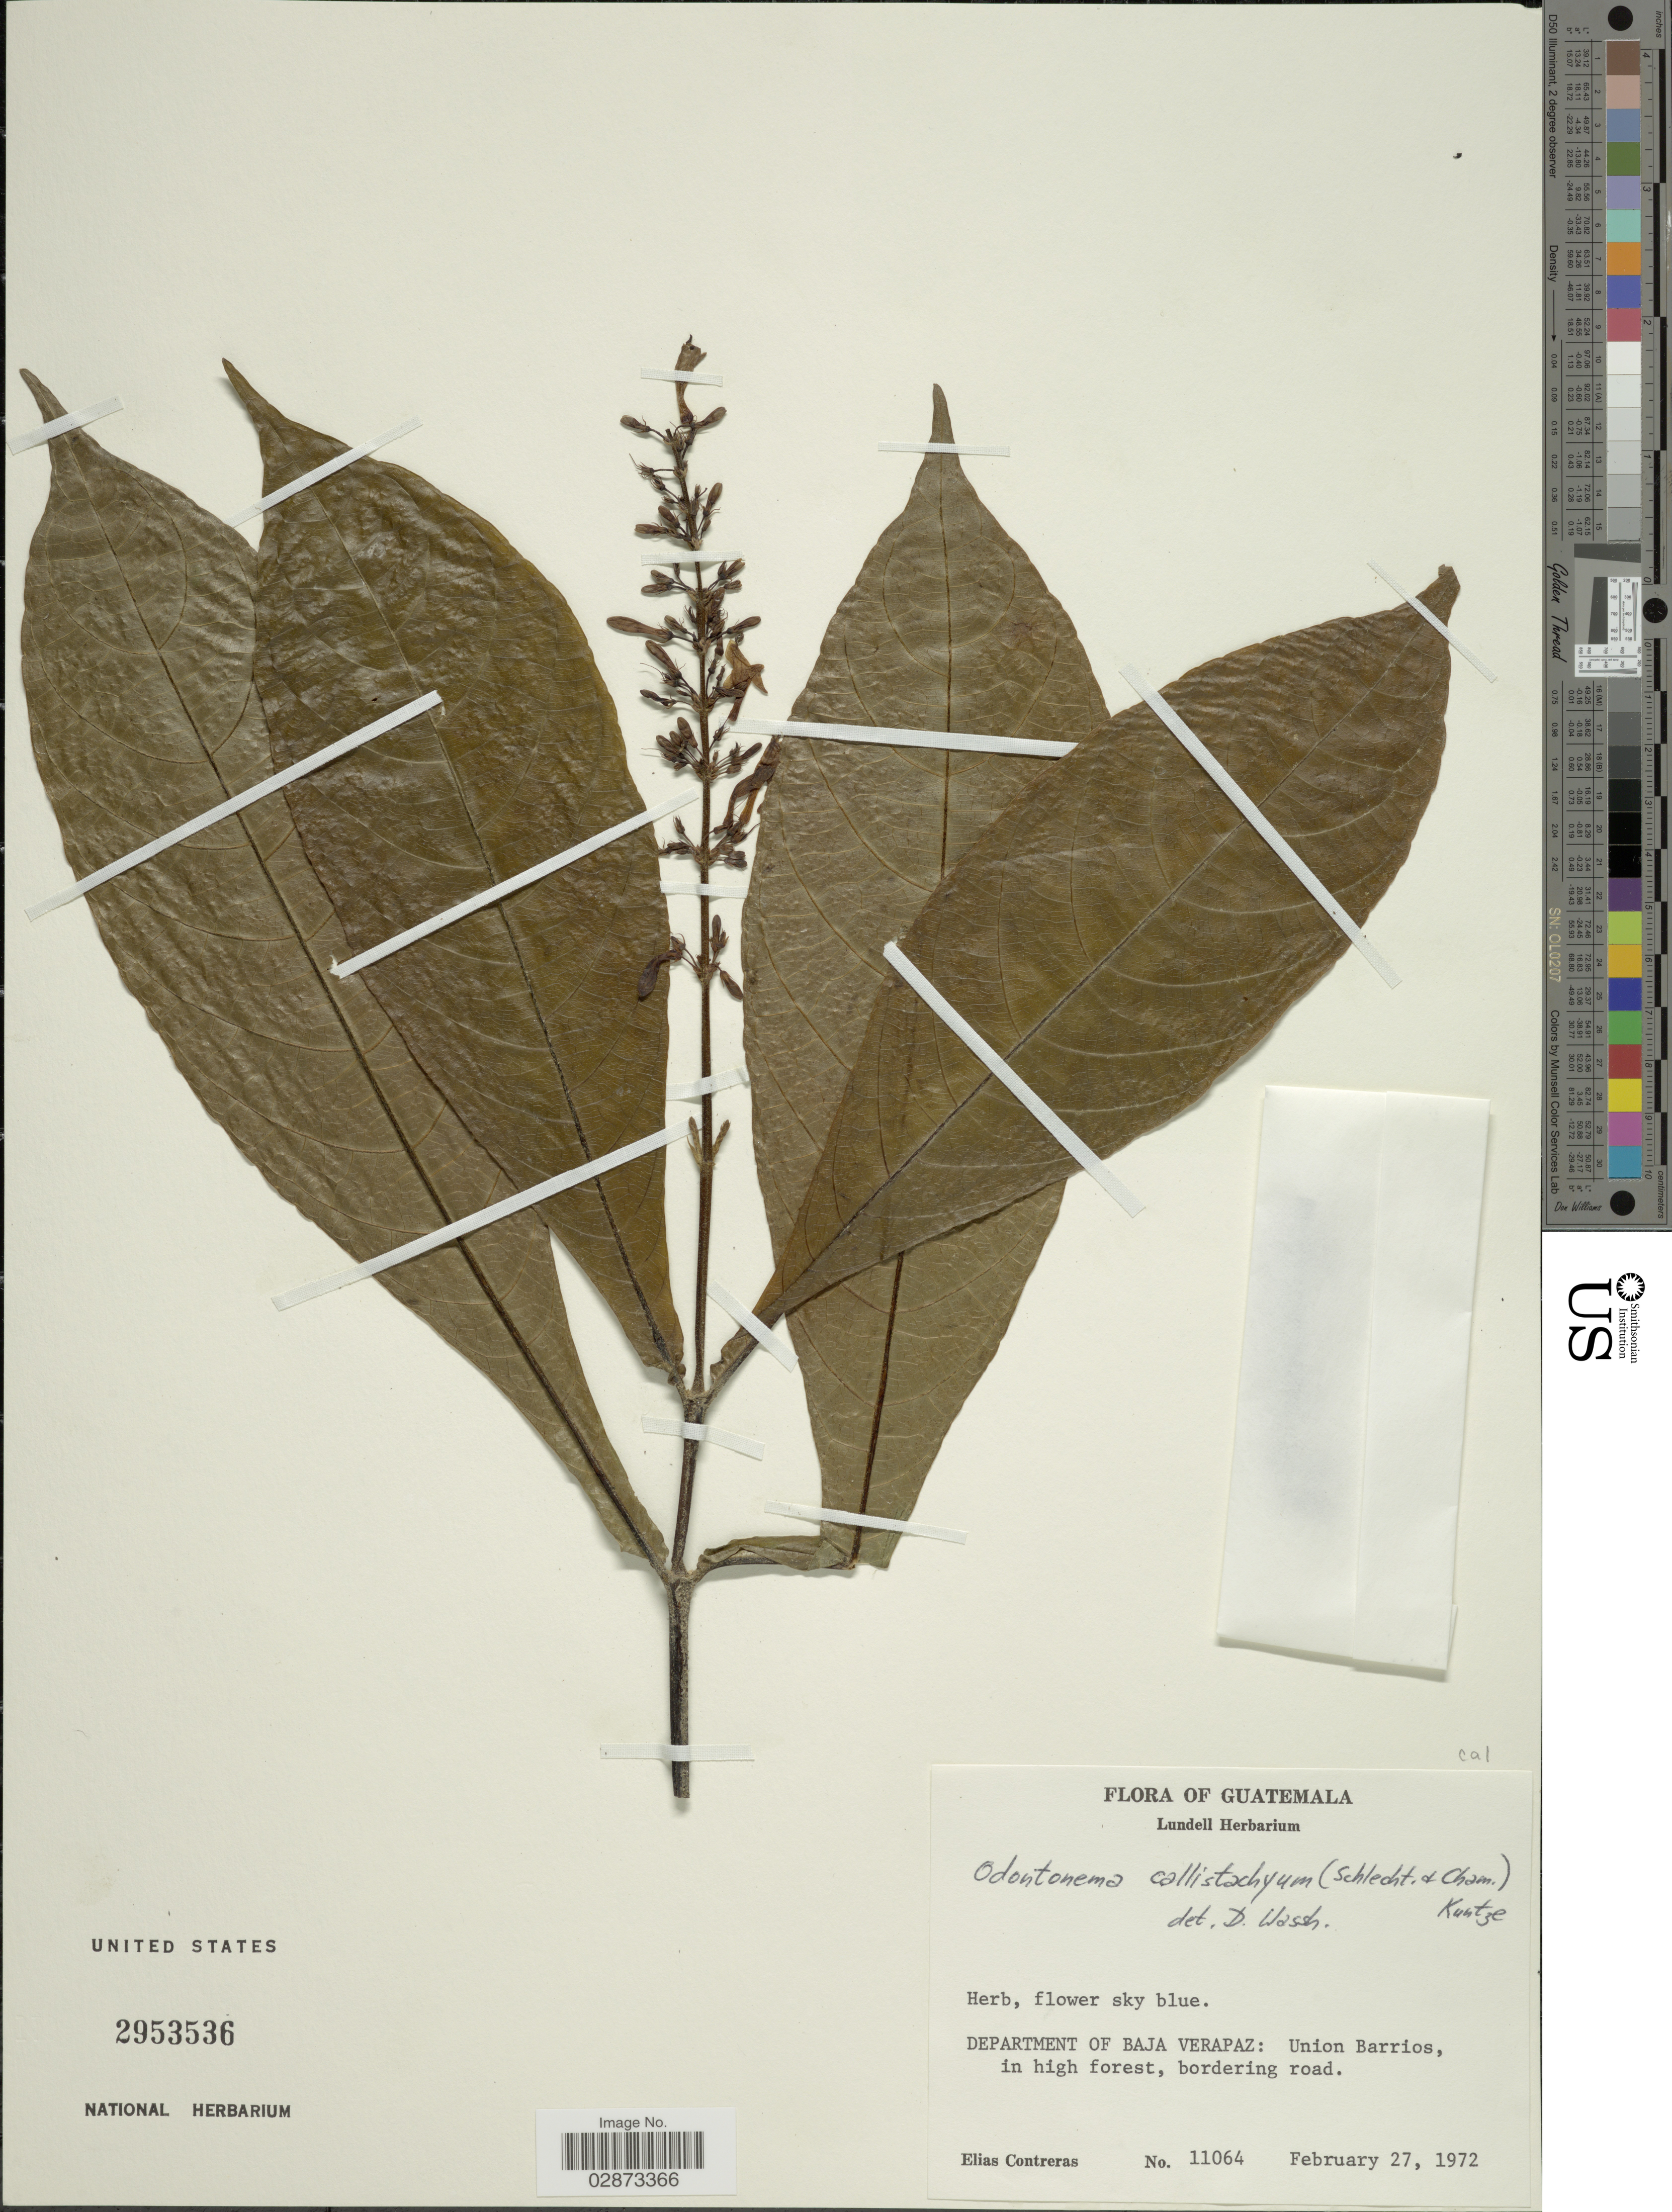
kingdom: Plantae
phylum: Tracheophyta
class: Magnoliopsida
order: Lamiales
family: Acanthaceae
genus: Odontonema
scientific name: Odontonema callistachyum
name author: (Schltdl. & Cham.) Kuntze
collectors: E. Contreras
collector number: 11064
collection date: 1972-02-27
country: Guatemala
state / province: Baja Verapaz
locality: Department of Baja Verapaz: Union Barrios, in high forest, bordering road.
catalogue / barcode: US 2953536